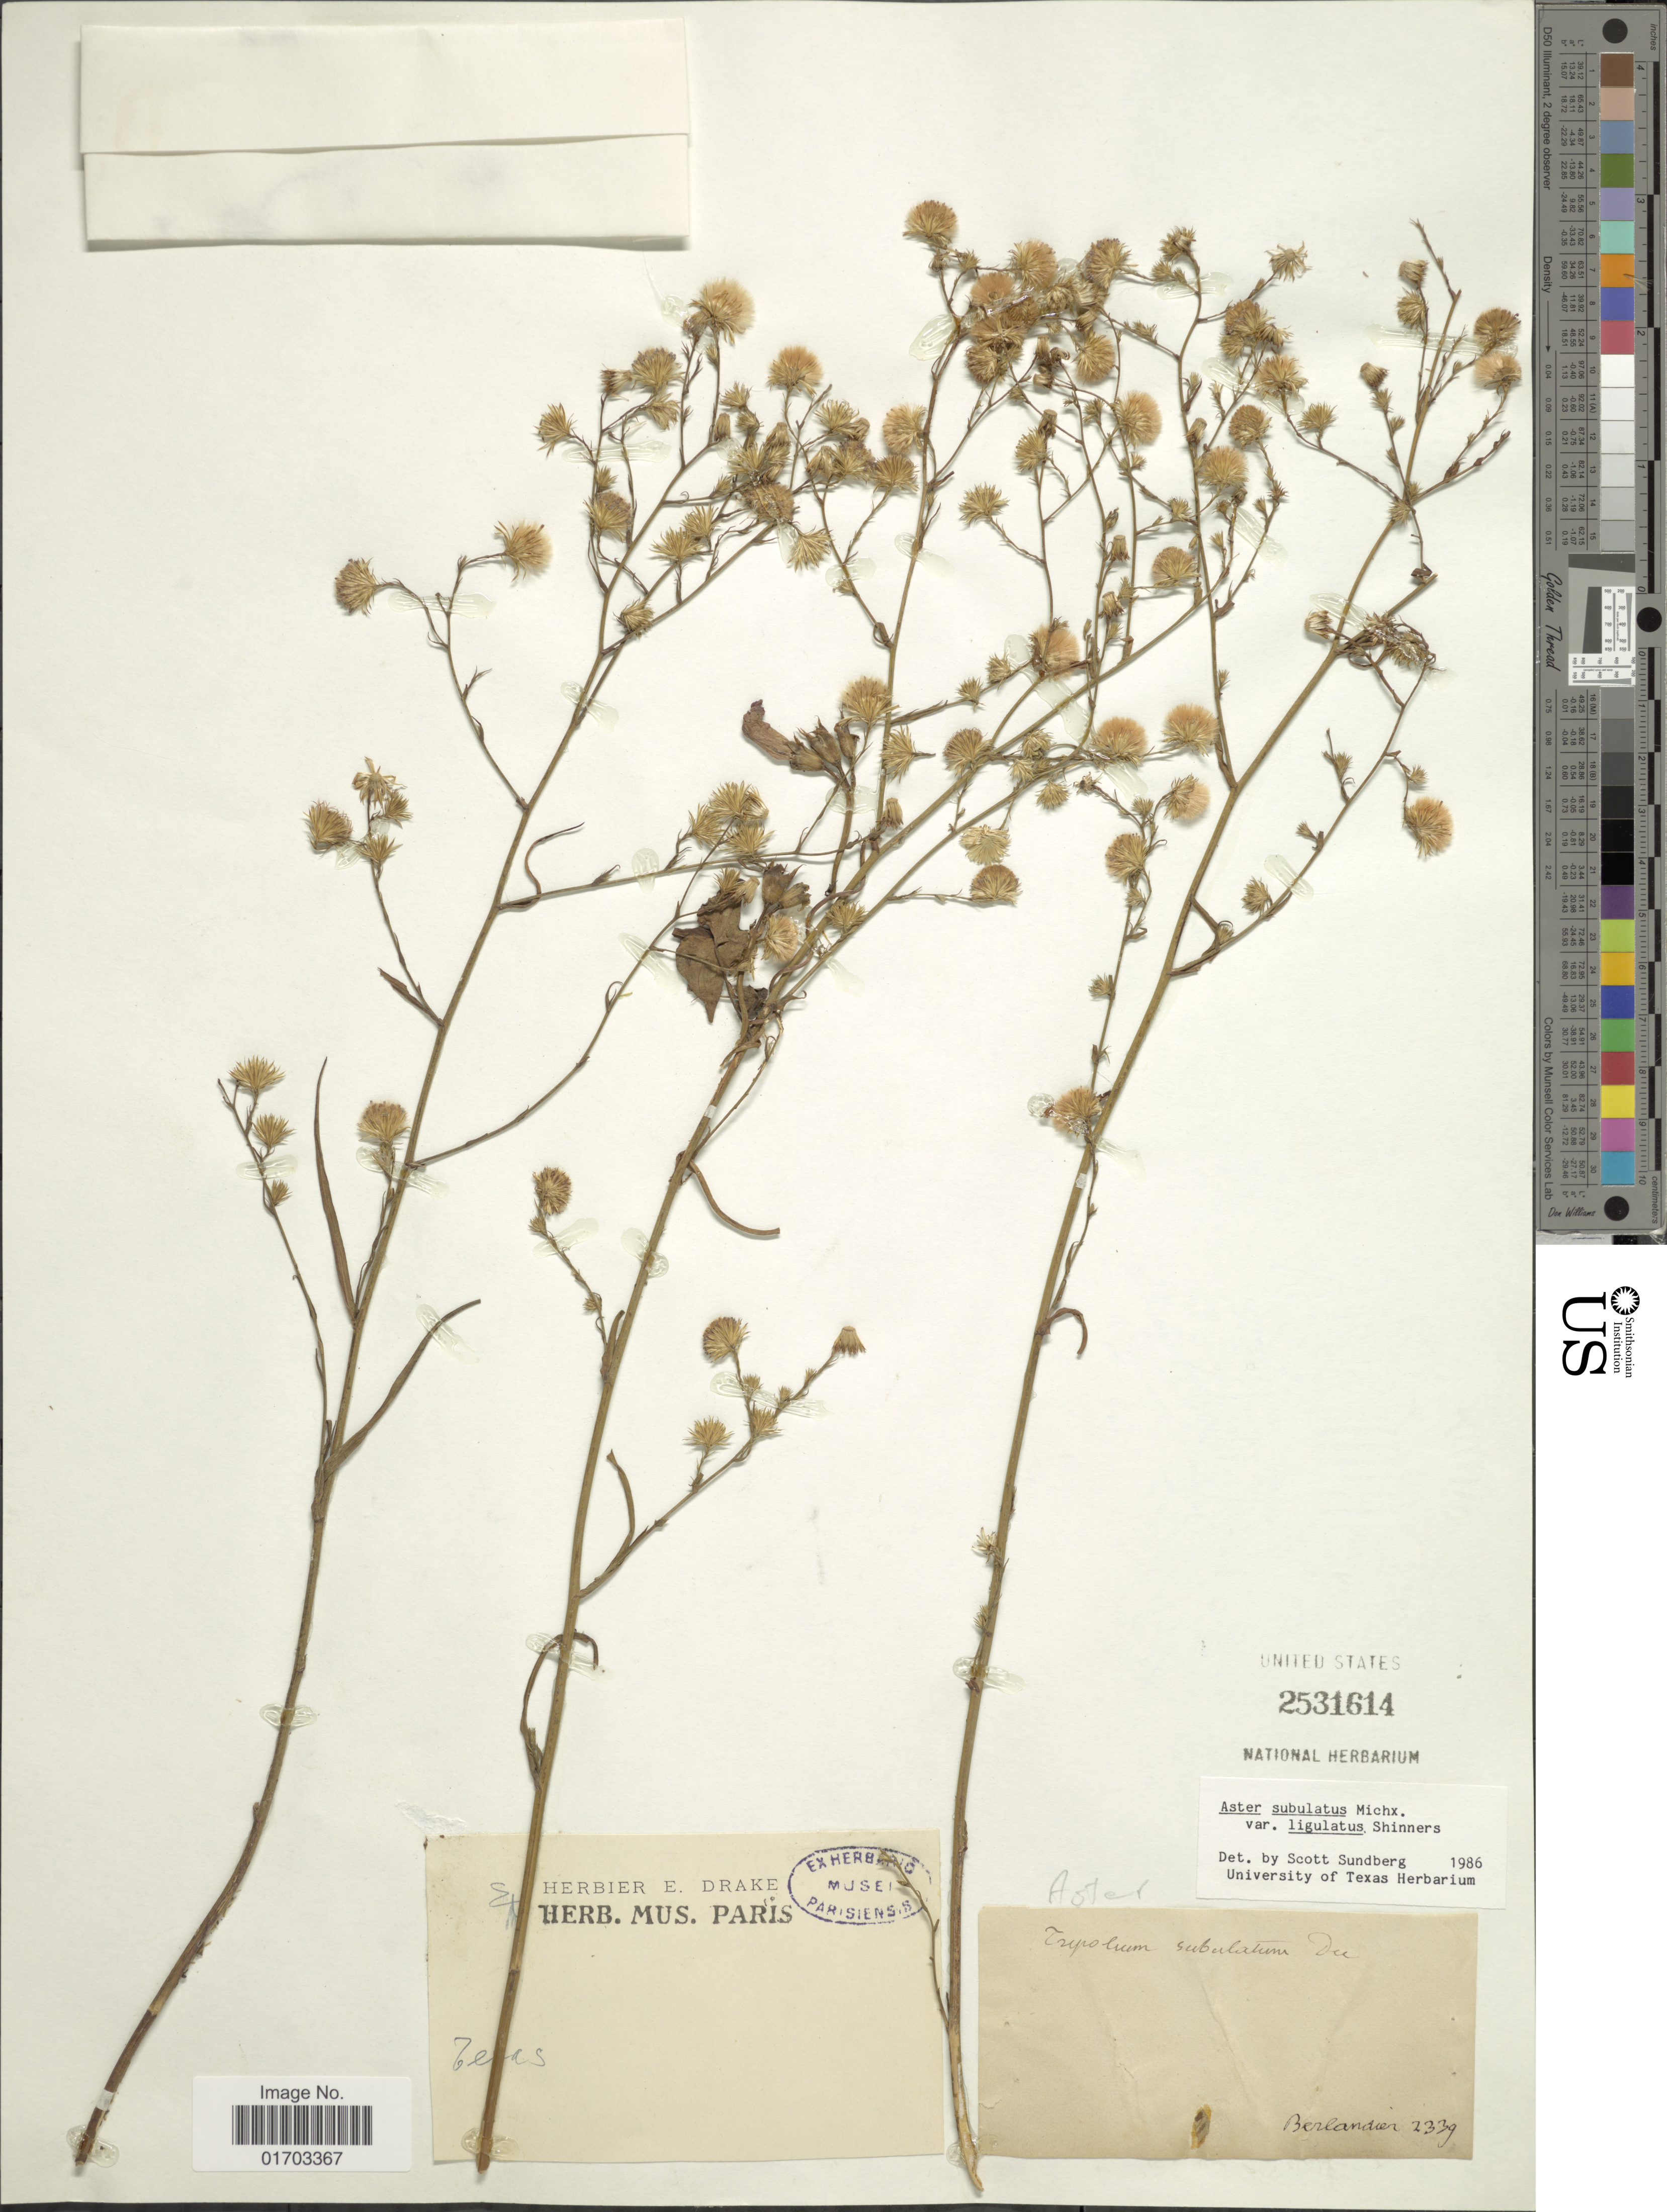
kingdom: Plantae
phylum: Tracheophyta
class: Magnoliopsida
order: Asterales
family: Asteraceae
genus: Symphyotrichum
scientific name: Symphyotrichum subulatum var. ligulatum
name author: (Shinners) S.D. Sundb.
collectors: J. L. Berlandier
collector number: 2339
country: United States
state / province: Texas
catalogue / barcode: US 2531614